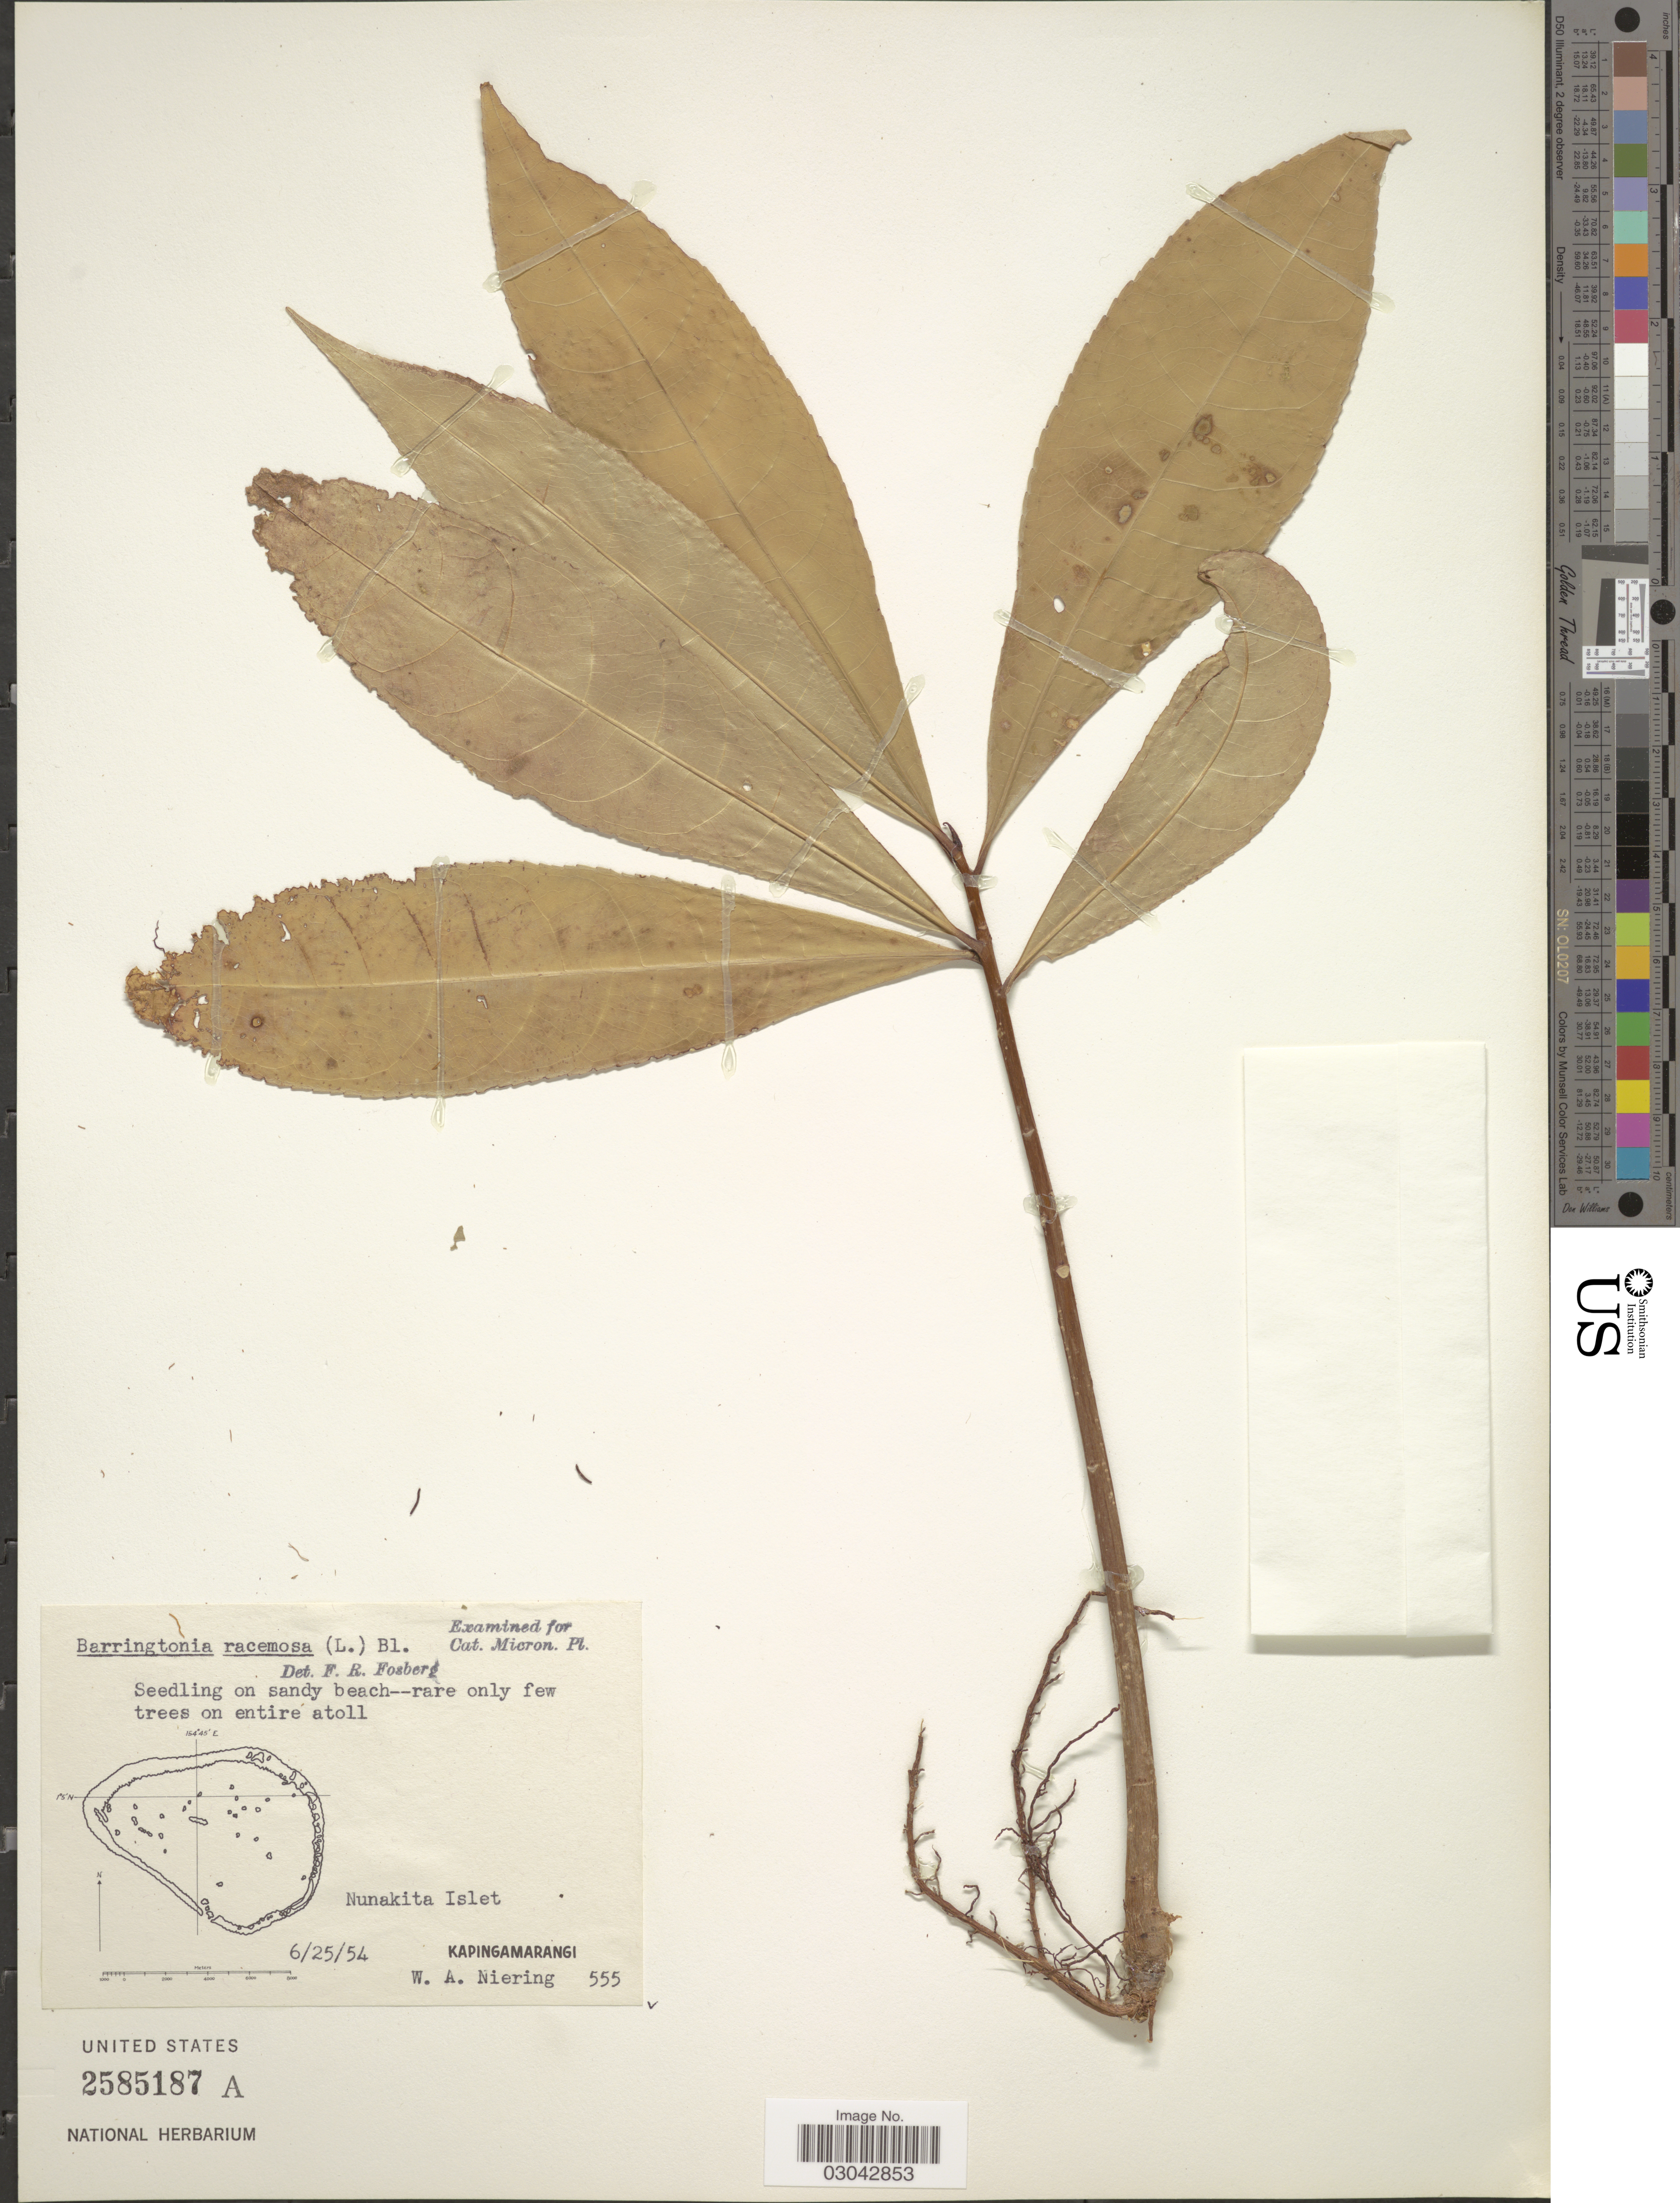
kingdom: Plantae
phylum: Tracheophyta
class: Magnoliopsida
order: Ericales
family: Lecythidaceae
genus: Barringtonia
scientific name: Barringtonia racemosa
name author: (L.) Spreng.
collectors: W. Niering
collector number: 555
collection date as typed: Transcribed d/m/y: 25/6/54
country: Micronesia, Federated States of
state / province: Pohnpei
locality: Nunakita Islet, Kapingamarangi.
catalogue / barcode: US 2585187A